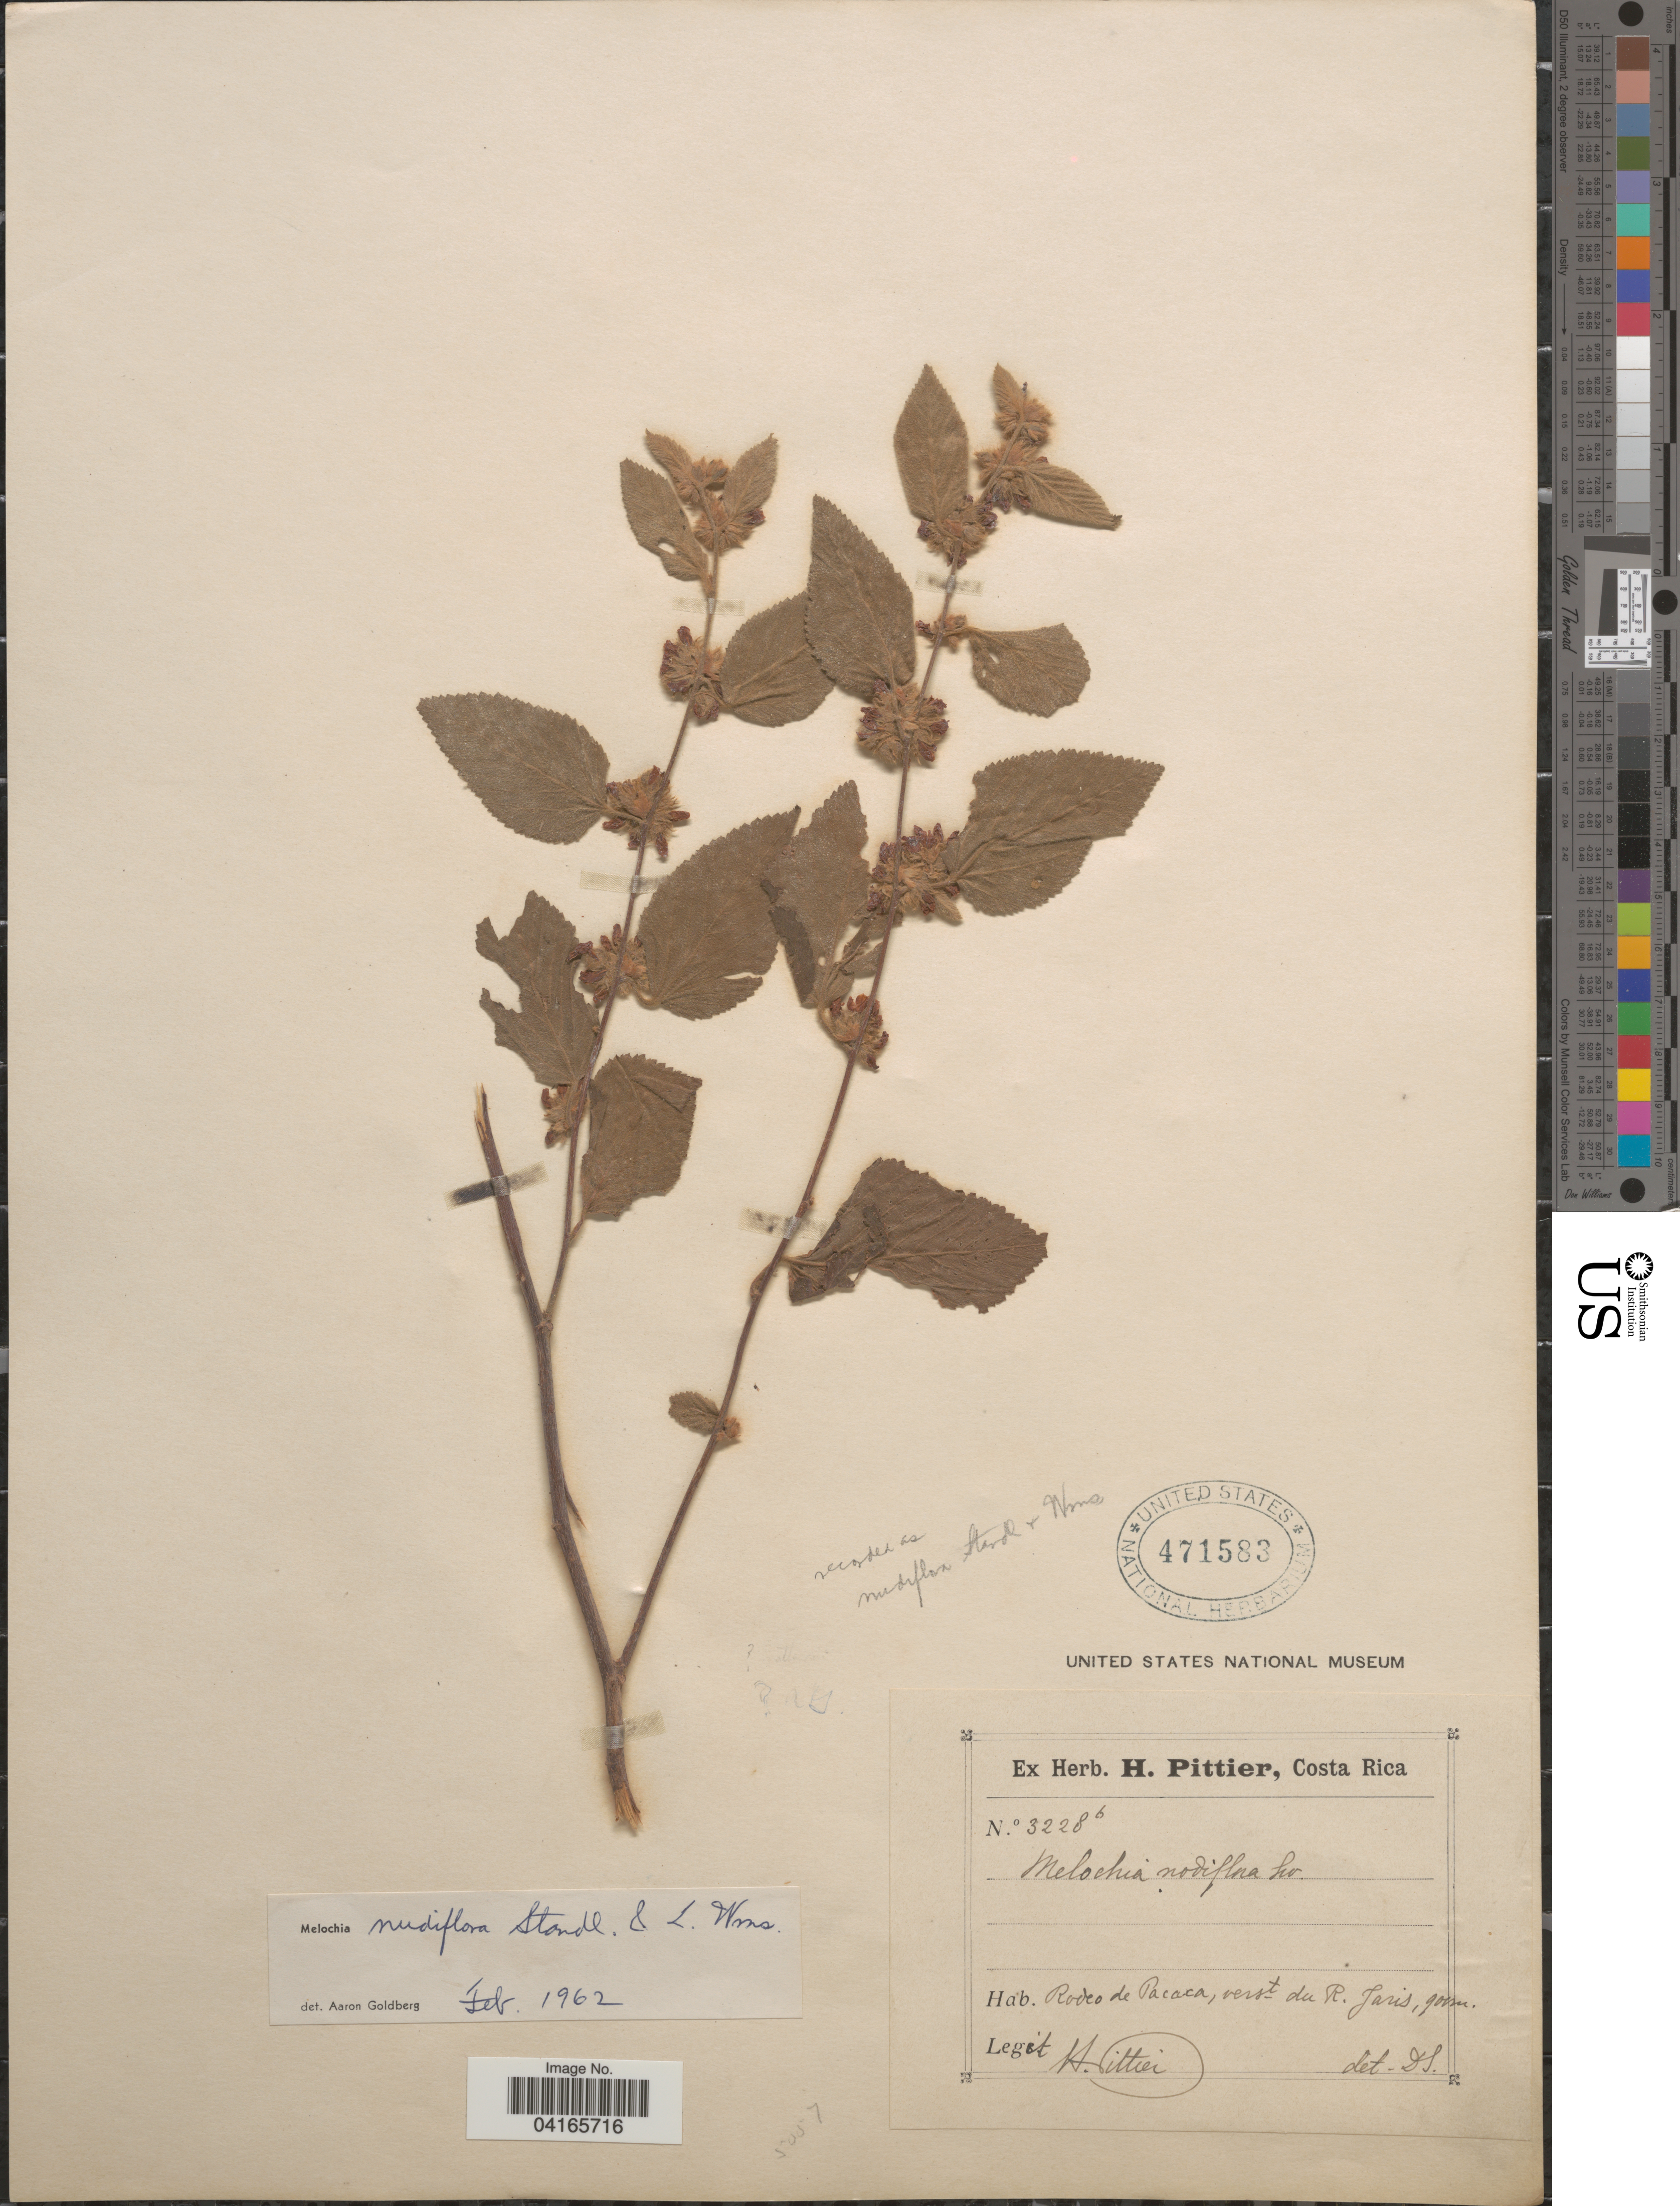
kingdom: Plantae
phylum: Tracheophyta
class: Magnoliopsida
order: Malvales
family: Malvaceae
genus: Melochia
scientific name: Melochia nudiflora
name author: Standl. & L.O. Williams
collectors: H. F. Pittier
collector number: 3228b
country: Costa Rica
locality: Costaricenses. Rodeo de Pacaca, verst du R. Jarris.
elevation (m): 900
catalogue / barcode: US 471583